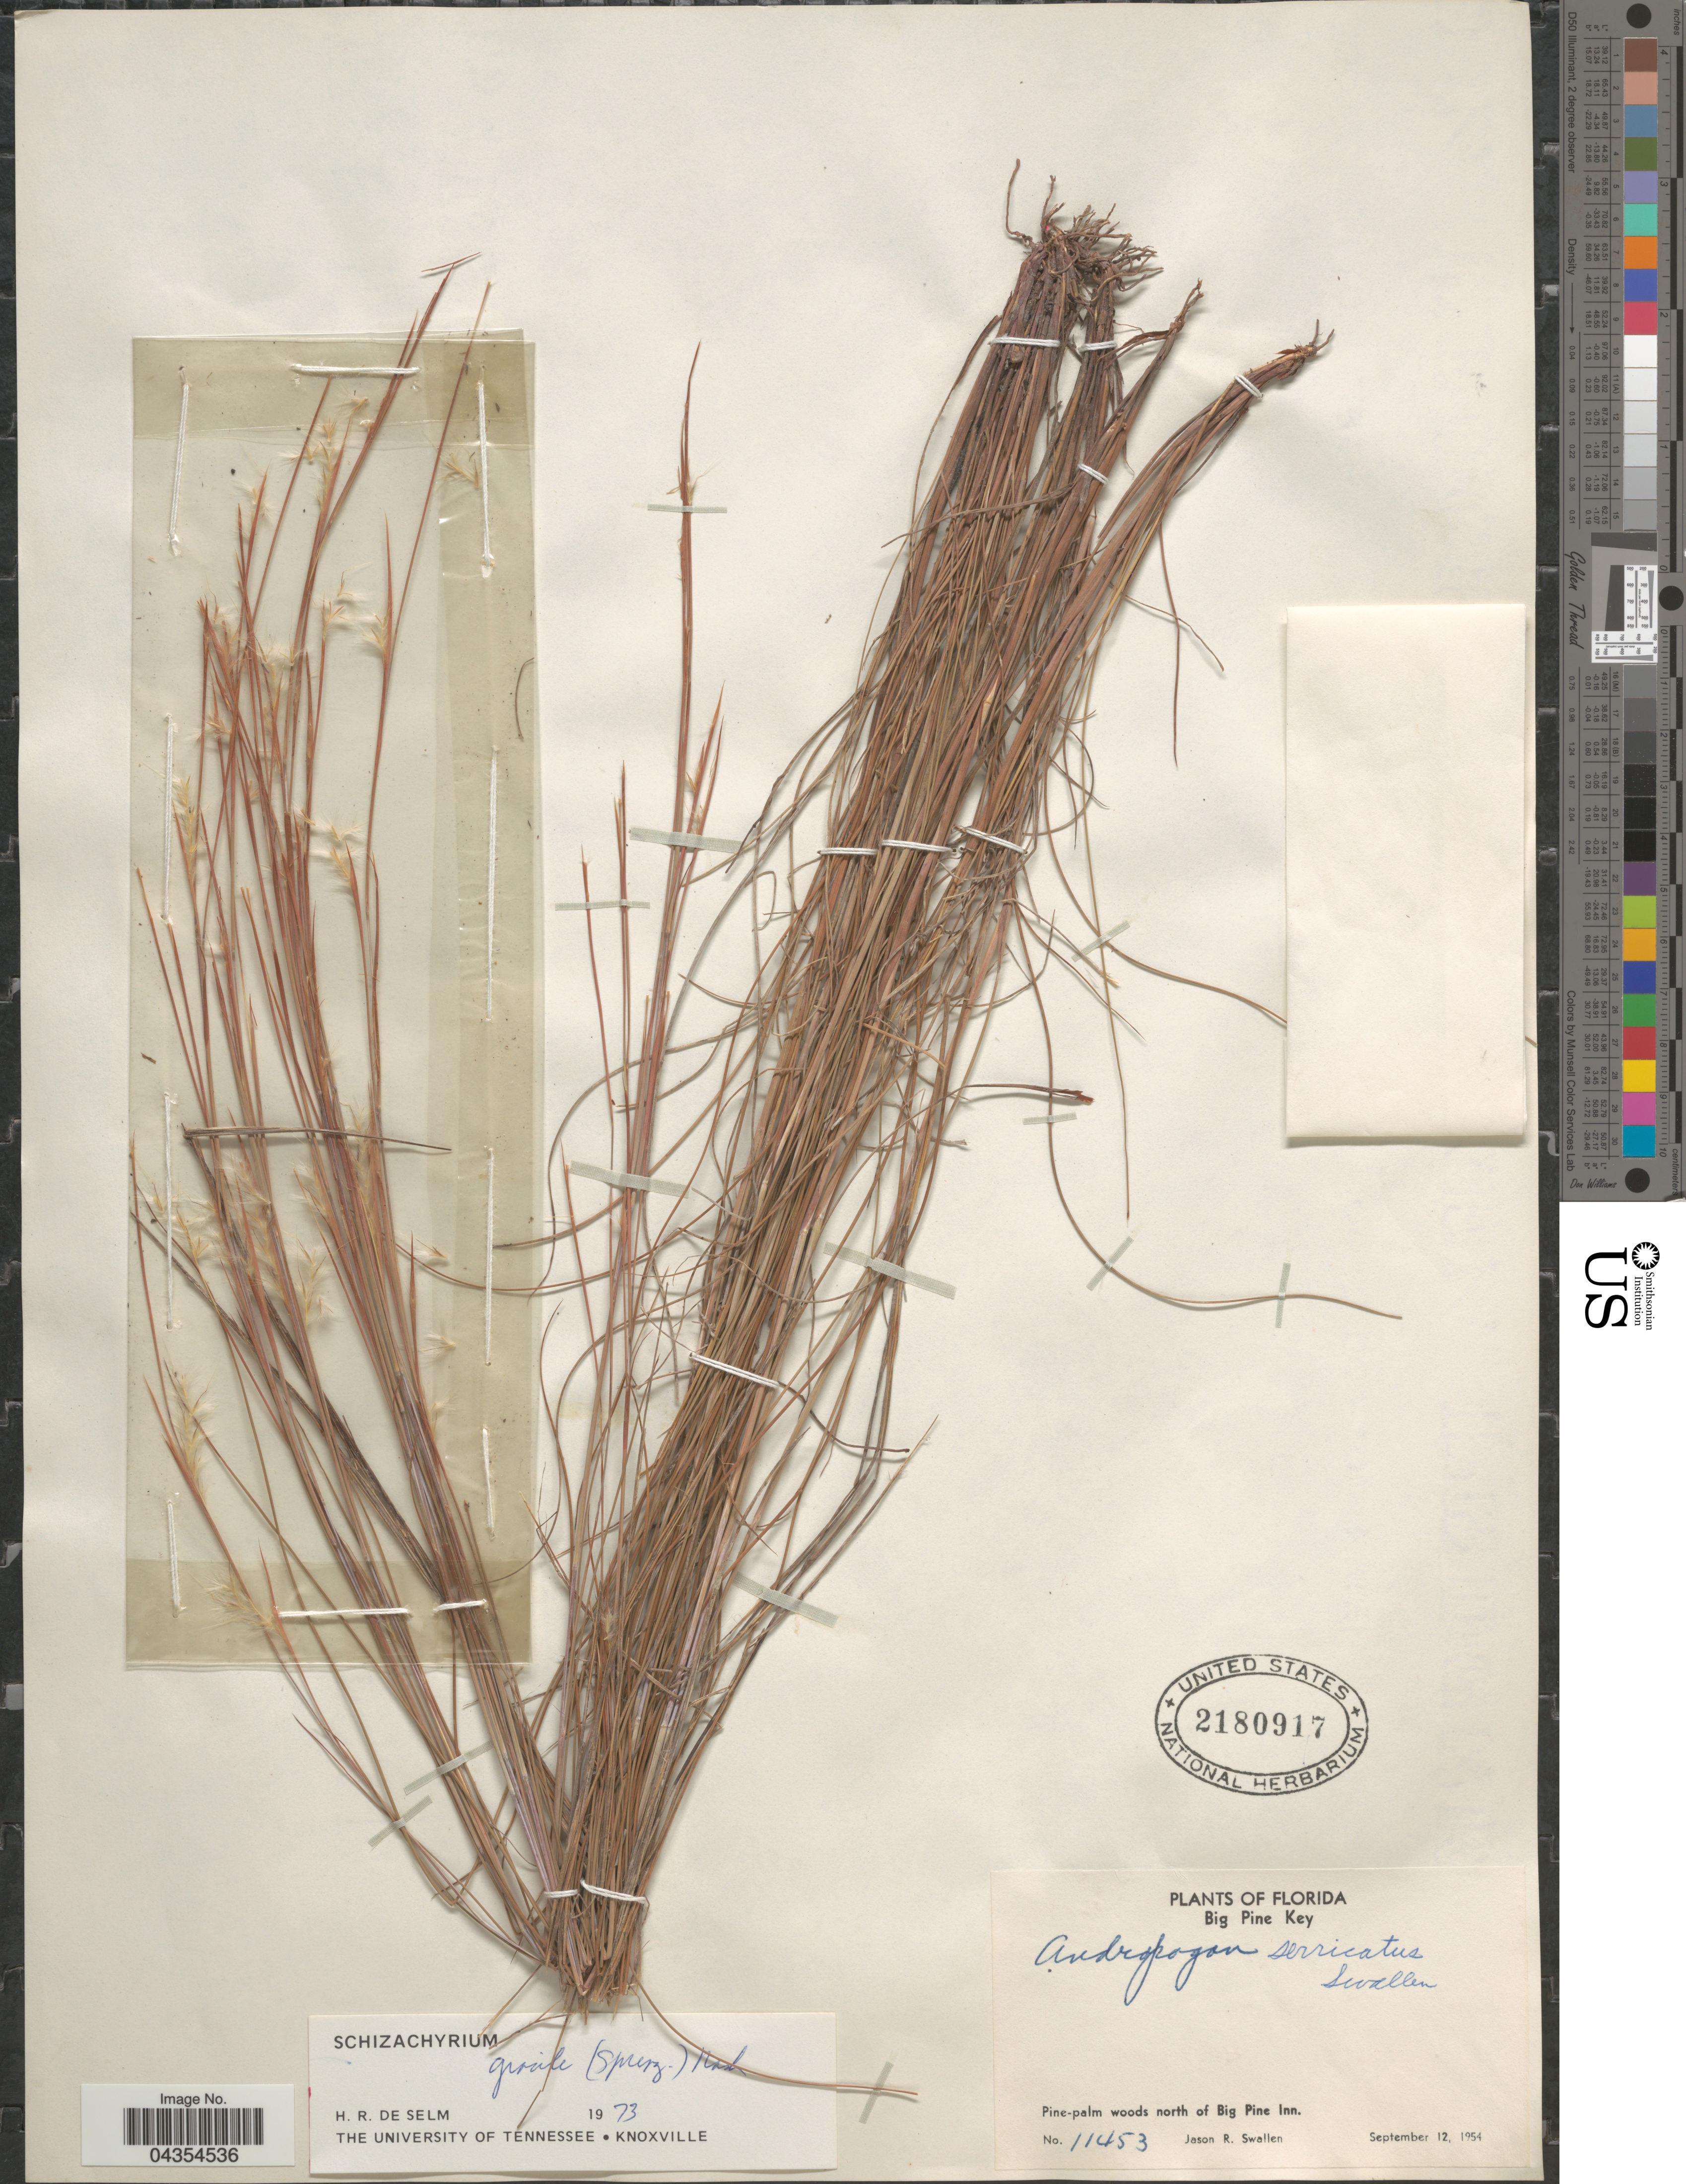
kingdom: Plantae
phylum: Tracheophyta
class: Liliopsida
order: Poales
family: Poaceae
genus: Schizachyrium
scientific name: Schizachyrium gracile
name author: (Spreng.) Nash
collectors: J. R. Swallen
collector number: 11453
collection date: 1954-09-12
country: United States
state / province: Florida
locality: Big Pine Key. Pine-palm woods north of Big Pine Inn.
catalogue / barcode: US 2180917